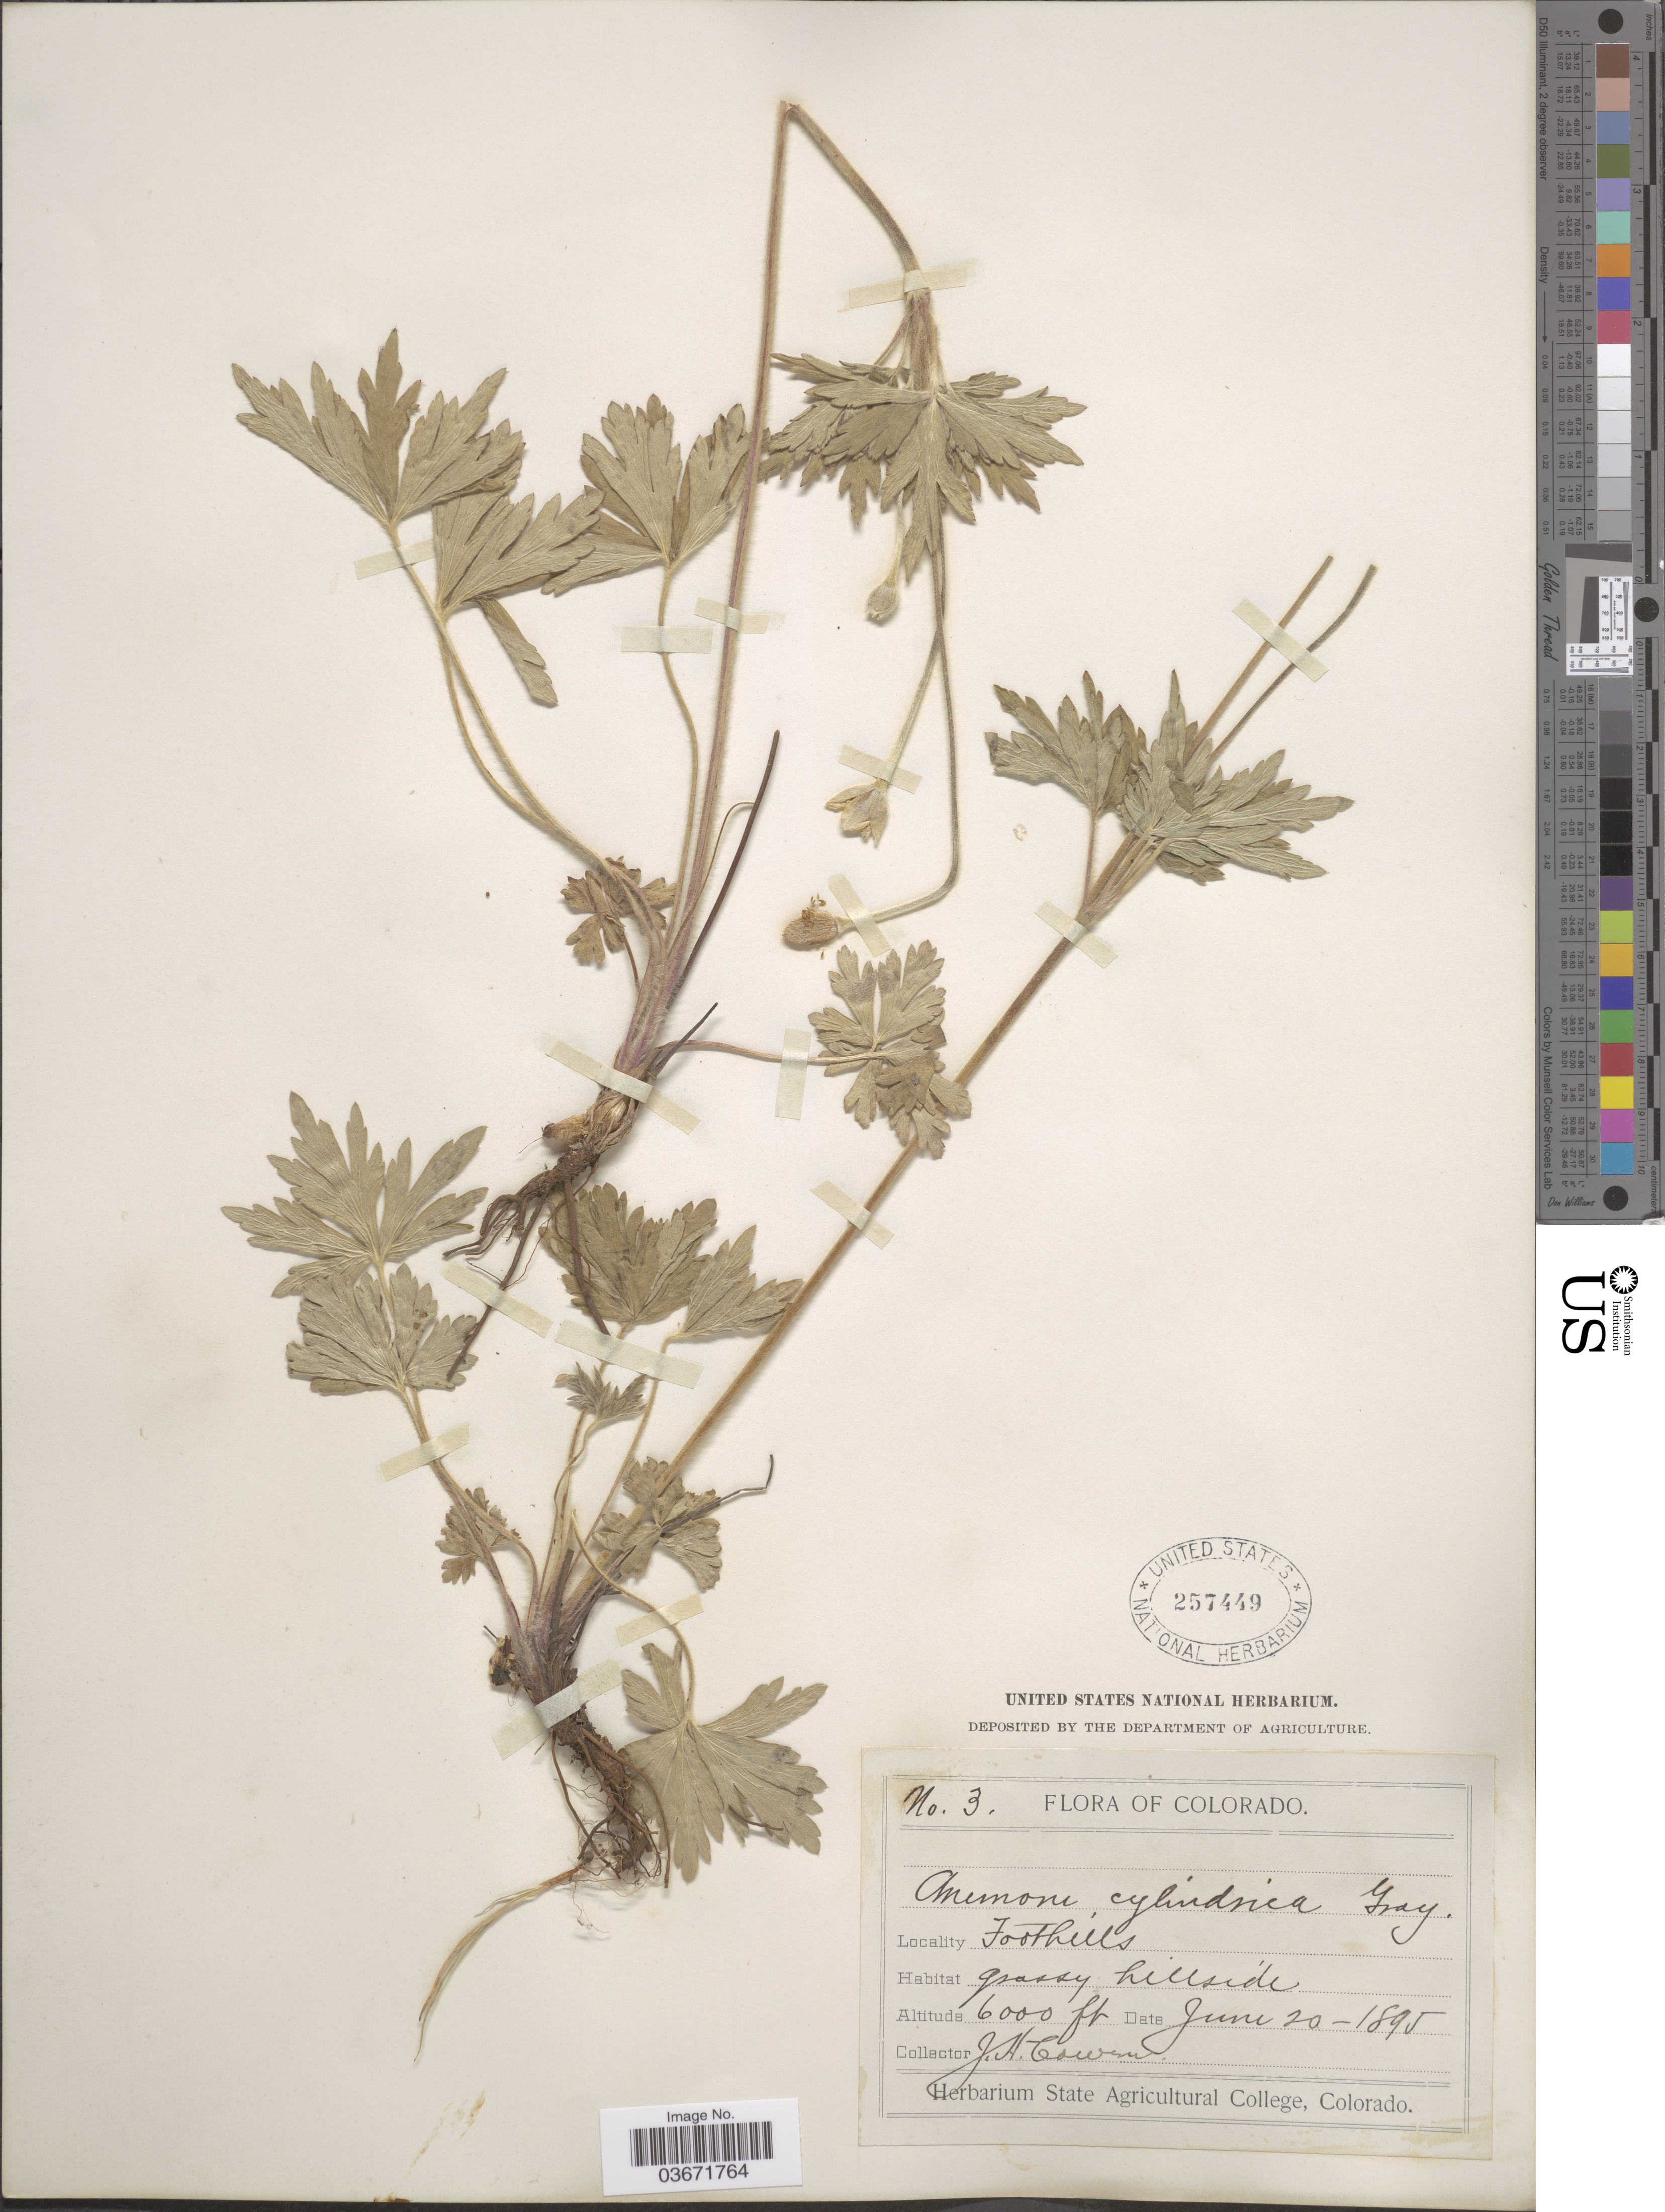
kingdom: Plantae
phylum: Tracheophyta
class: Magnoliopsida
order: Ranunculales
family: Ranunculaceae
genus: Anemone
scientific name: Anemone cylindrica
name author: A. Gray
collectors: J. H. Cowen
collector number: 3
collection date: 1895-06-20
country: United States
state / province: Colorado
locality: Foothills.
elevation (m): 1829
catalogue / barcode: US 257449